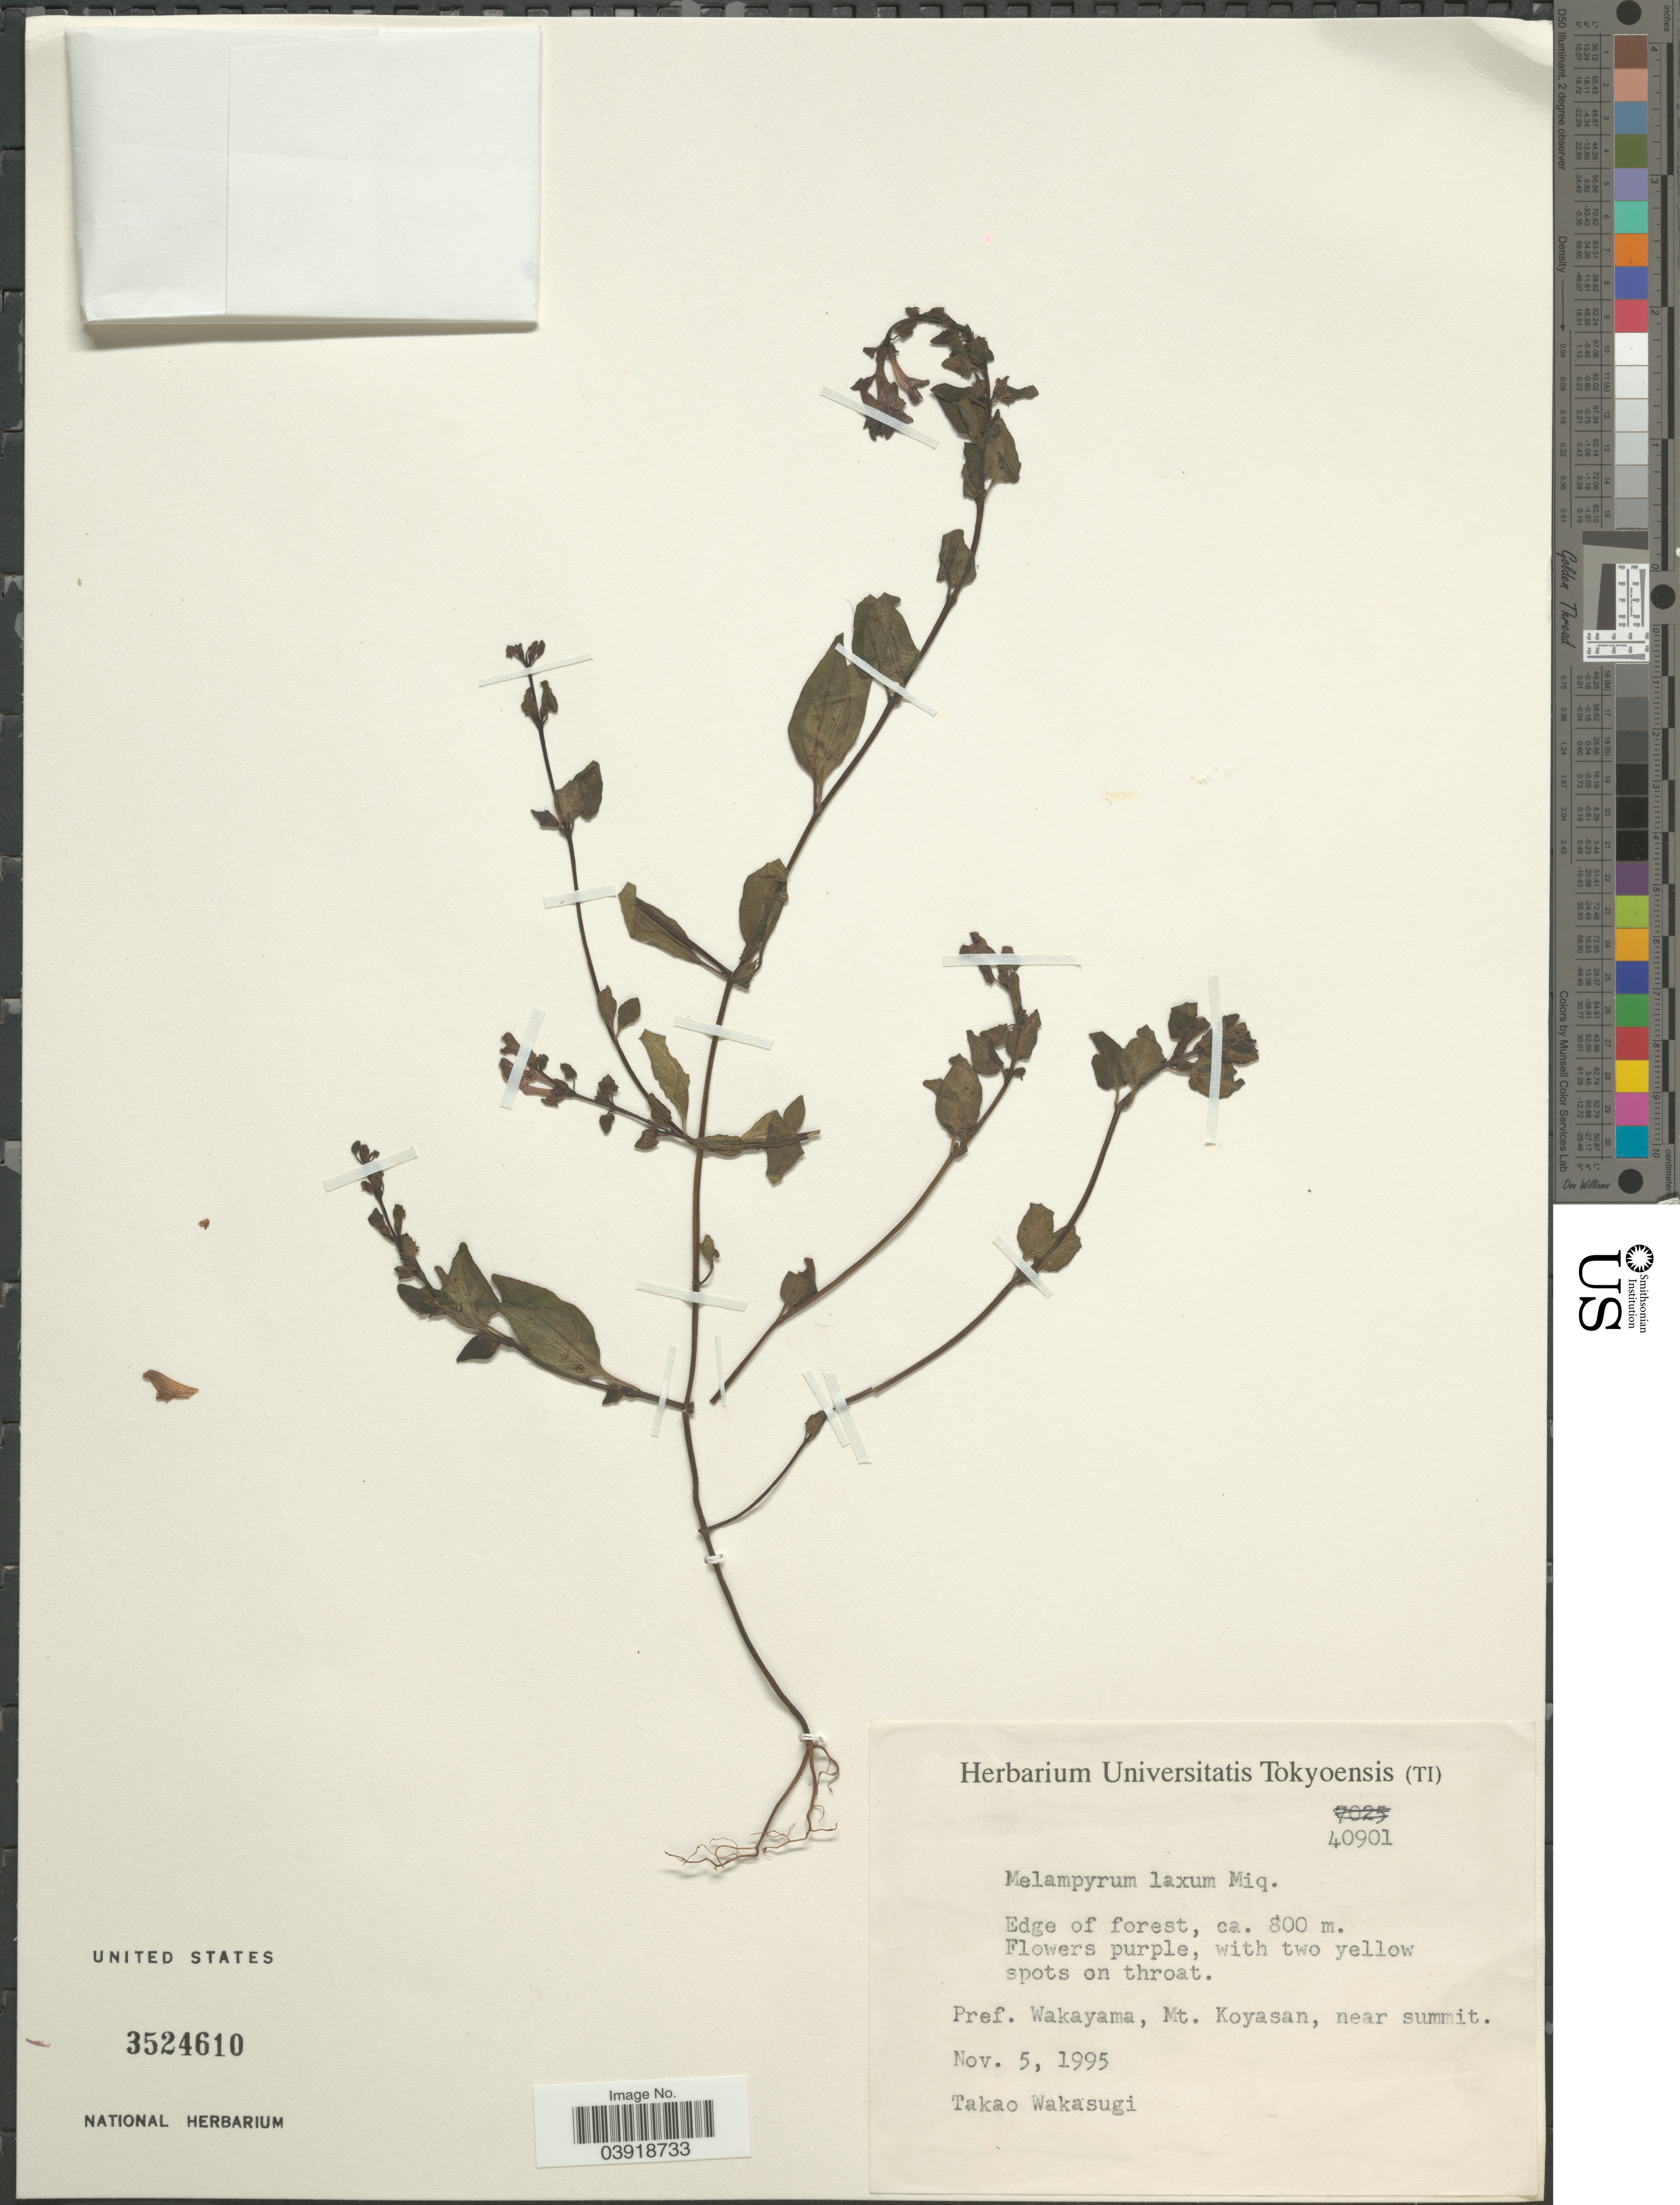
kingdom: Plantae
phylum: Tracheophyta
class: Magnoliopsida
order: Lamiales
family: Orobanchaceae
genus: Melampyrum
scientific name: Melampyrum laxum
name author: Miq.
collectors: T. Wakasugi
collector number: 40901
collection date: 1995-11-05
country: Japan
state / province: Wakayama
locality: Edge of forest, Pref. Wakayama, Mt. Koyasan, near summit.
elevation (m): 800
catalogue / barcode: US 3524610